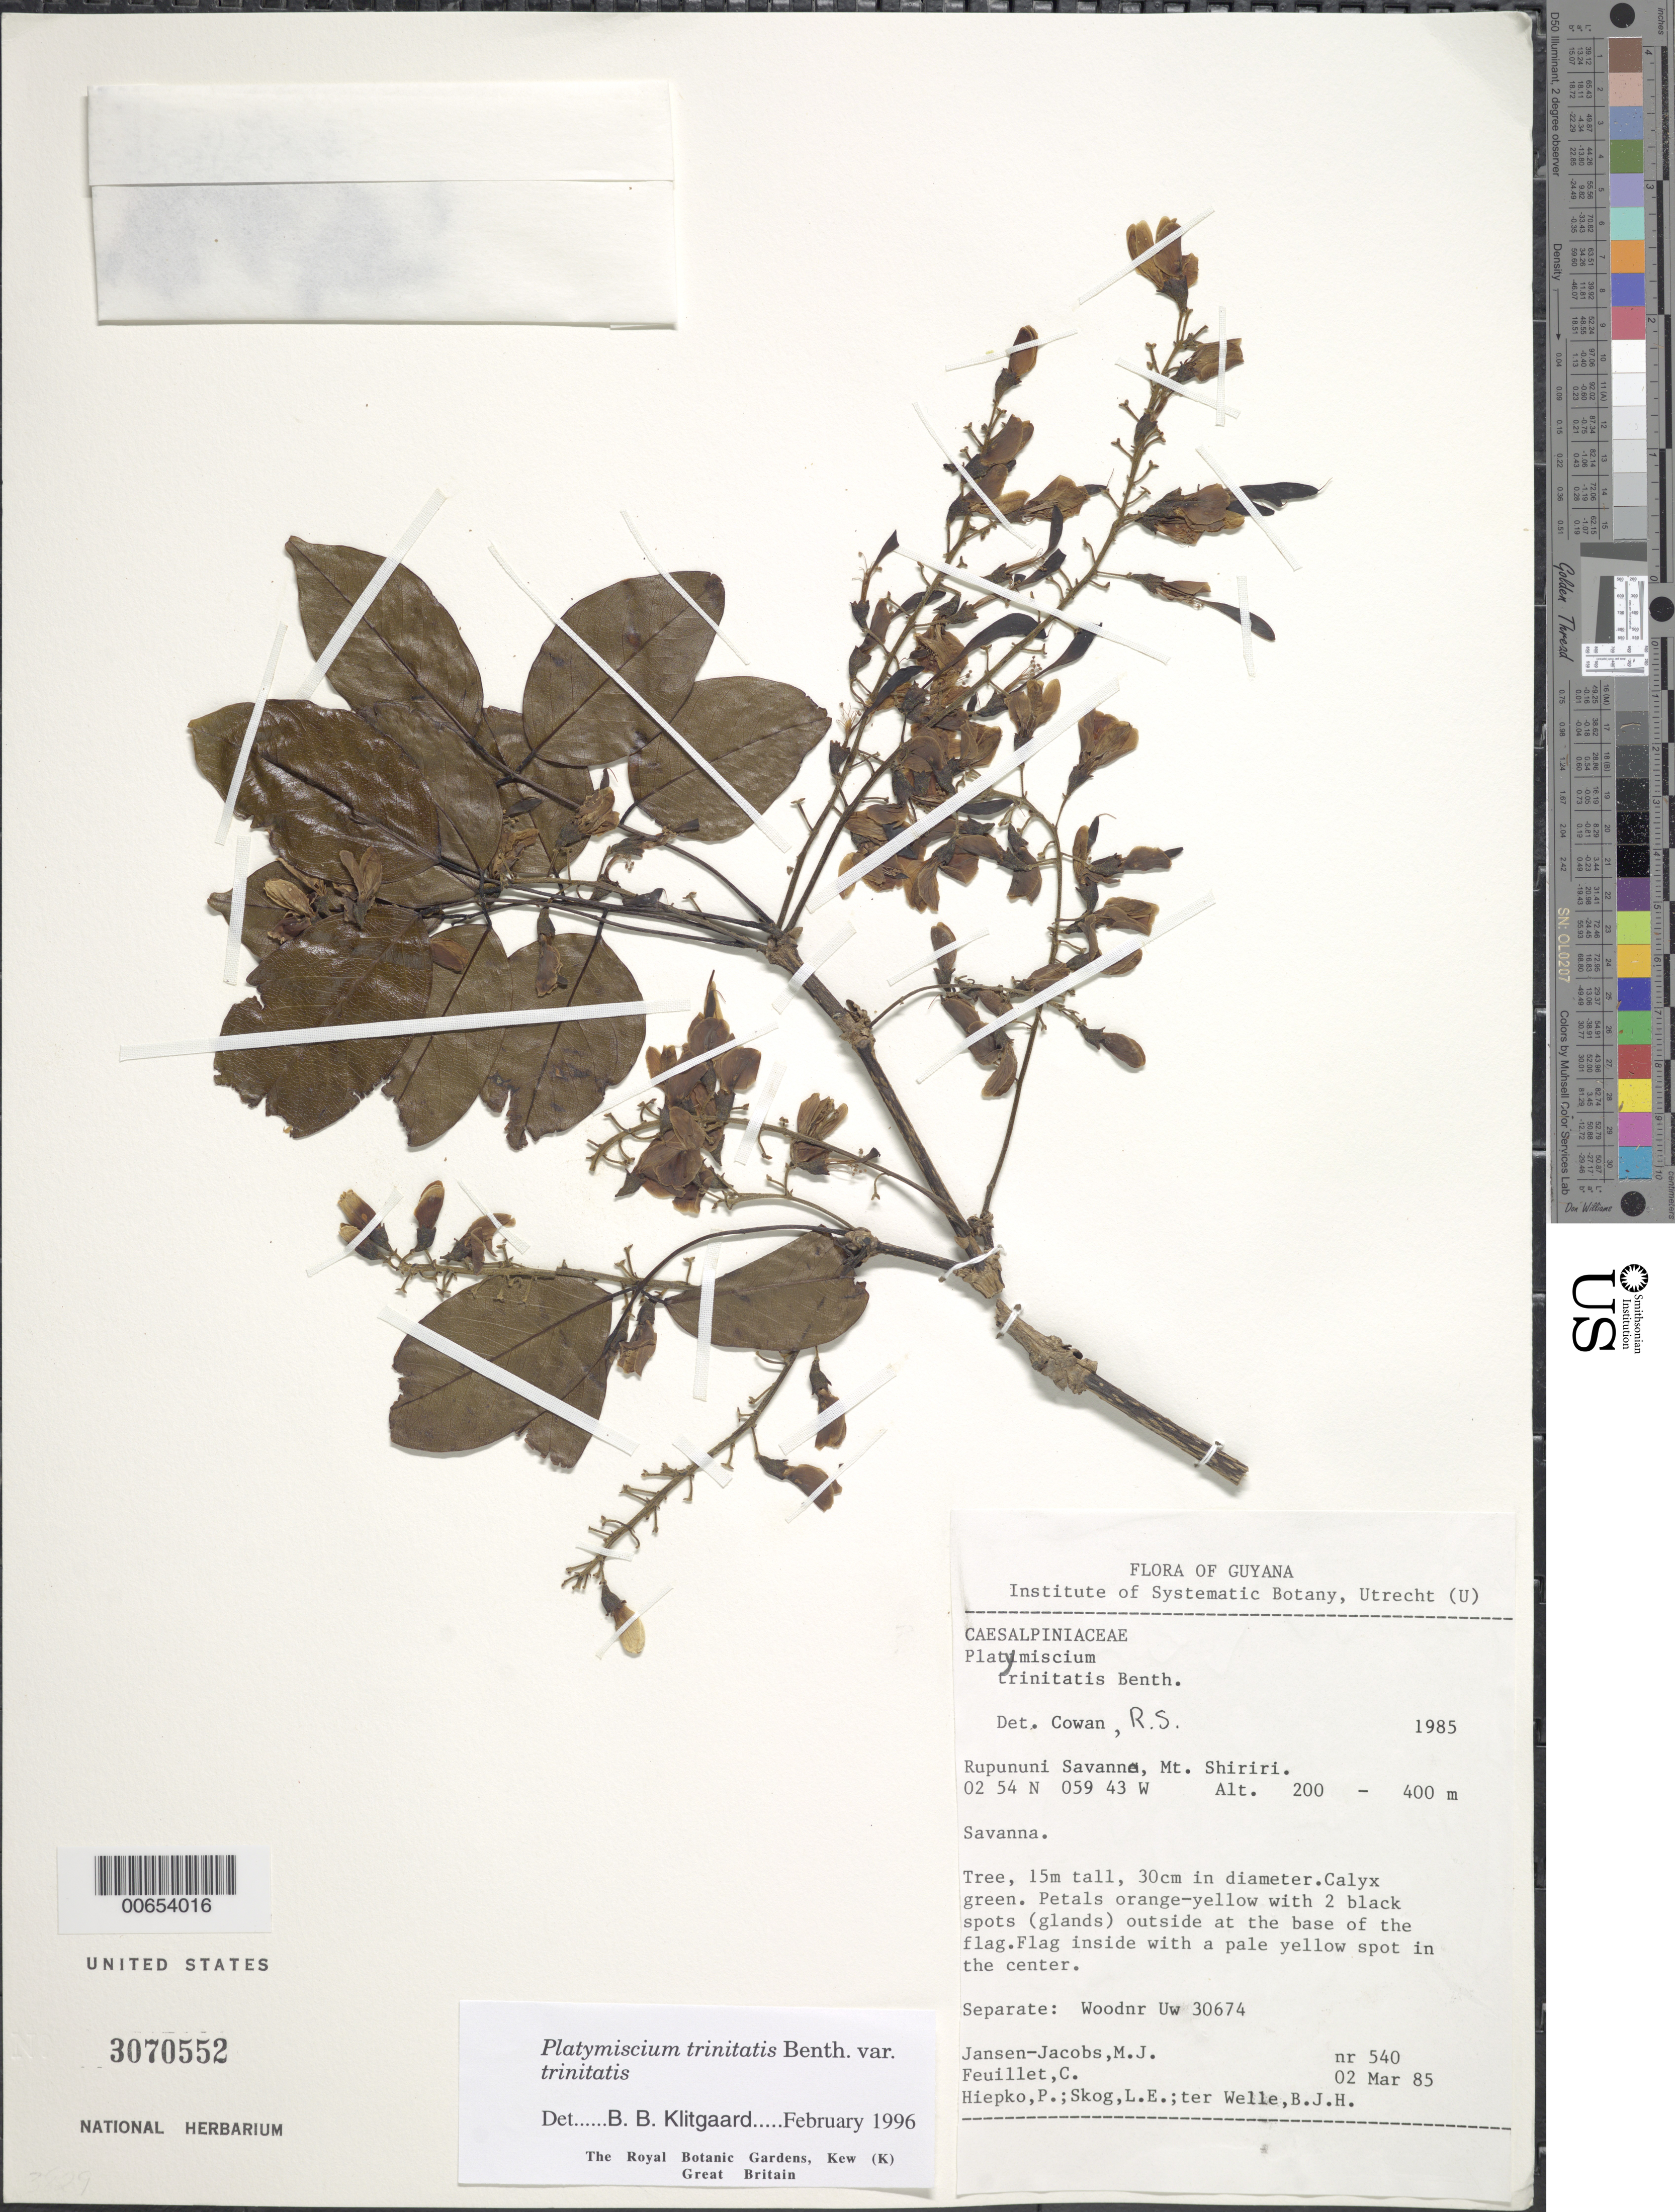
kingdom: Plantae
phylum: Tracheophyta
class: Magnoliopsida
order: Fabales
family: Fabaceae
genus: Platymiscium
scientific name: Platymiscium trinitatis var. trinitatis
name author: Benth.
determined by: Klitgaard, B. B.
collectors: M. J. Jansen-Jacobs, C. Feuillet, P. H. Hiepko, L. E. Skog & B. Welle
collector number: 540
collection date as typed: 2-Mar-85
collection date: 1985-03-02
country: Guyana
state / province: U. Takutu-U. Essequibo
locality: Rupununi Savanna, Mt. Shiriri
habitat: Savanna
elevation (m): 200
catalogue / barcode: US 3070552